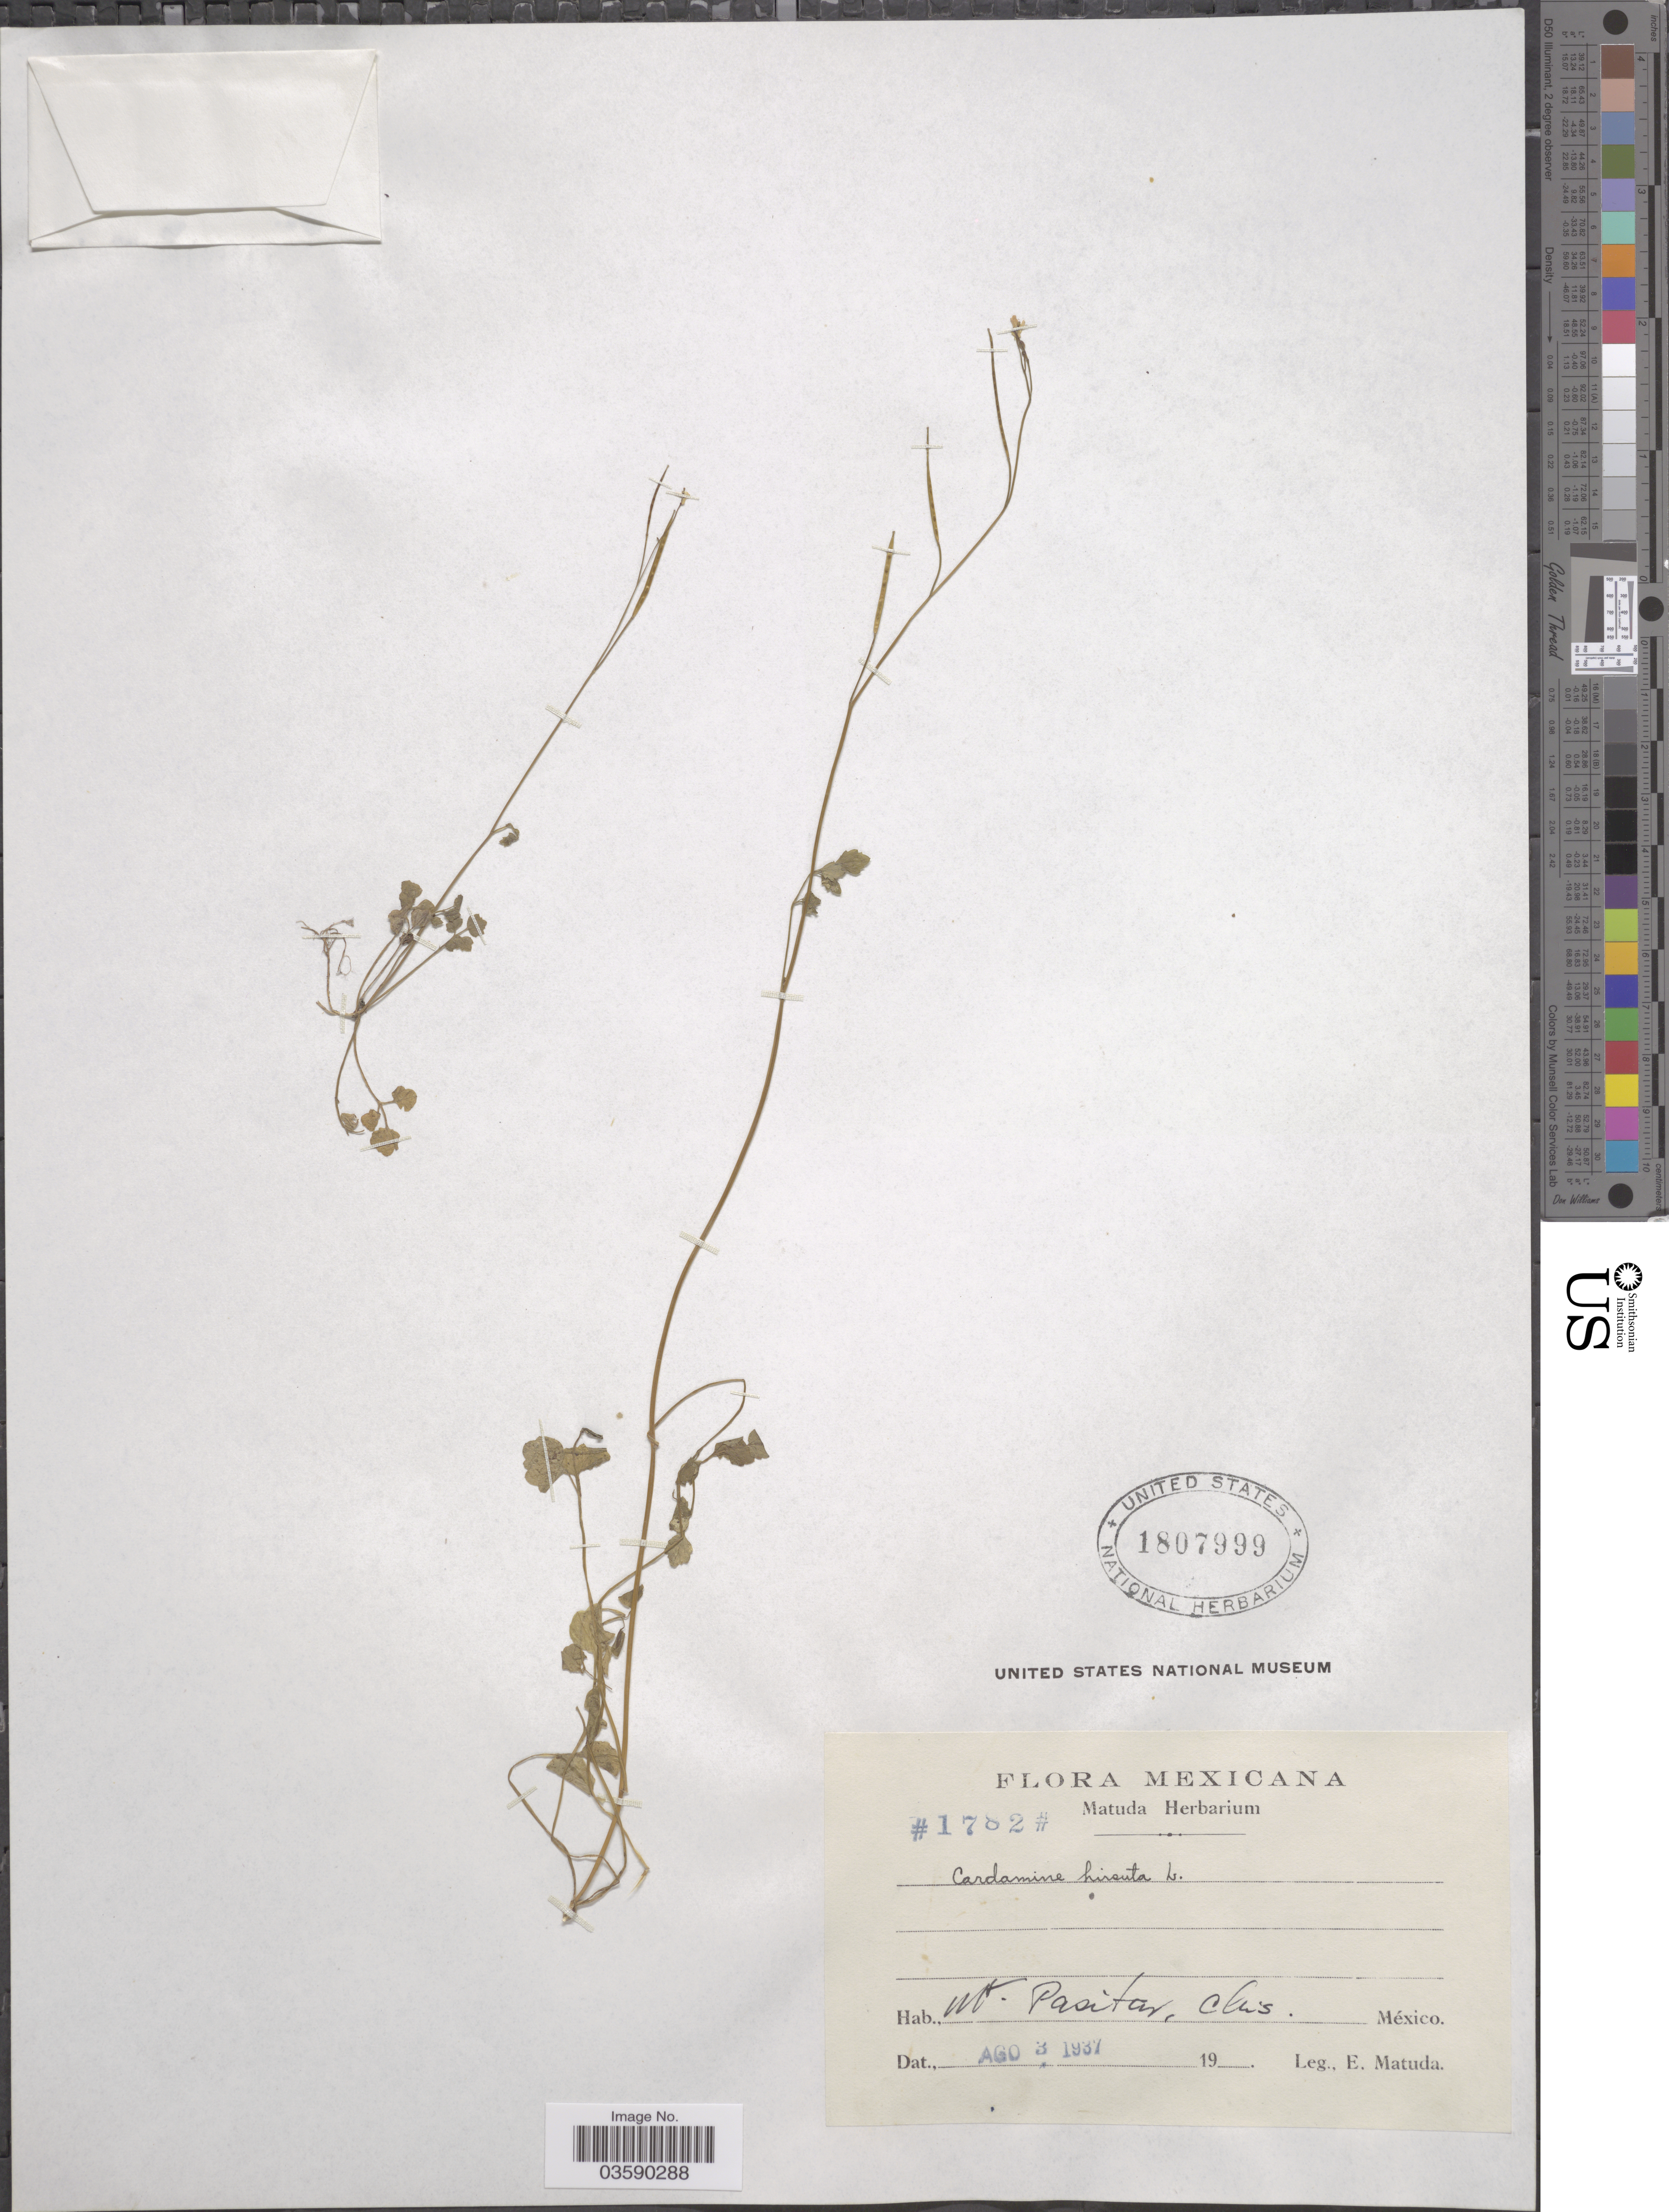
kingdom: Plantae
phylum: Tracheophyta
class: Magnoliopsida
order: Brassicales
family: Brassicaceae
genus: Cardamine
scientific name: Cardamine hirsuta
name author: L.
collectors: E. Matuda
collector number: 1782*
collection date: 1937-08-03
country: Mexico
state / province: Chiapas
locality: Mt. Pasitar. Chis.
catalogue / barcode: US 1807999